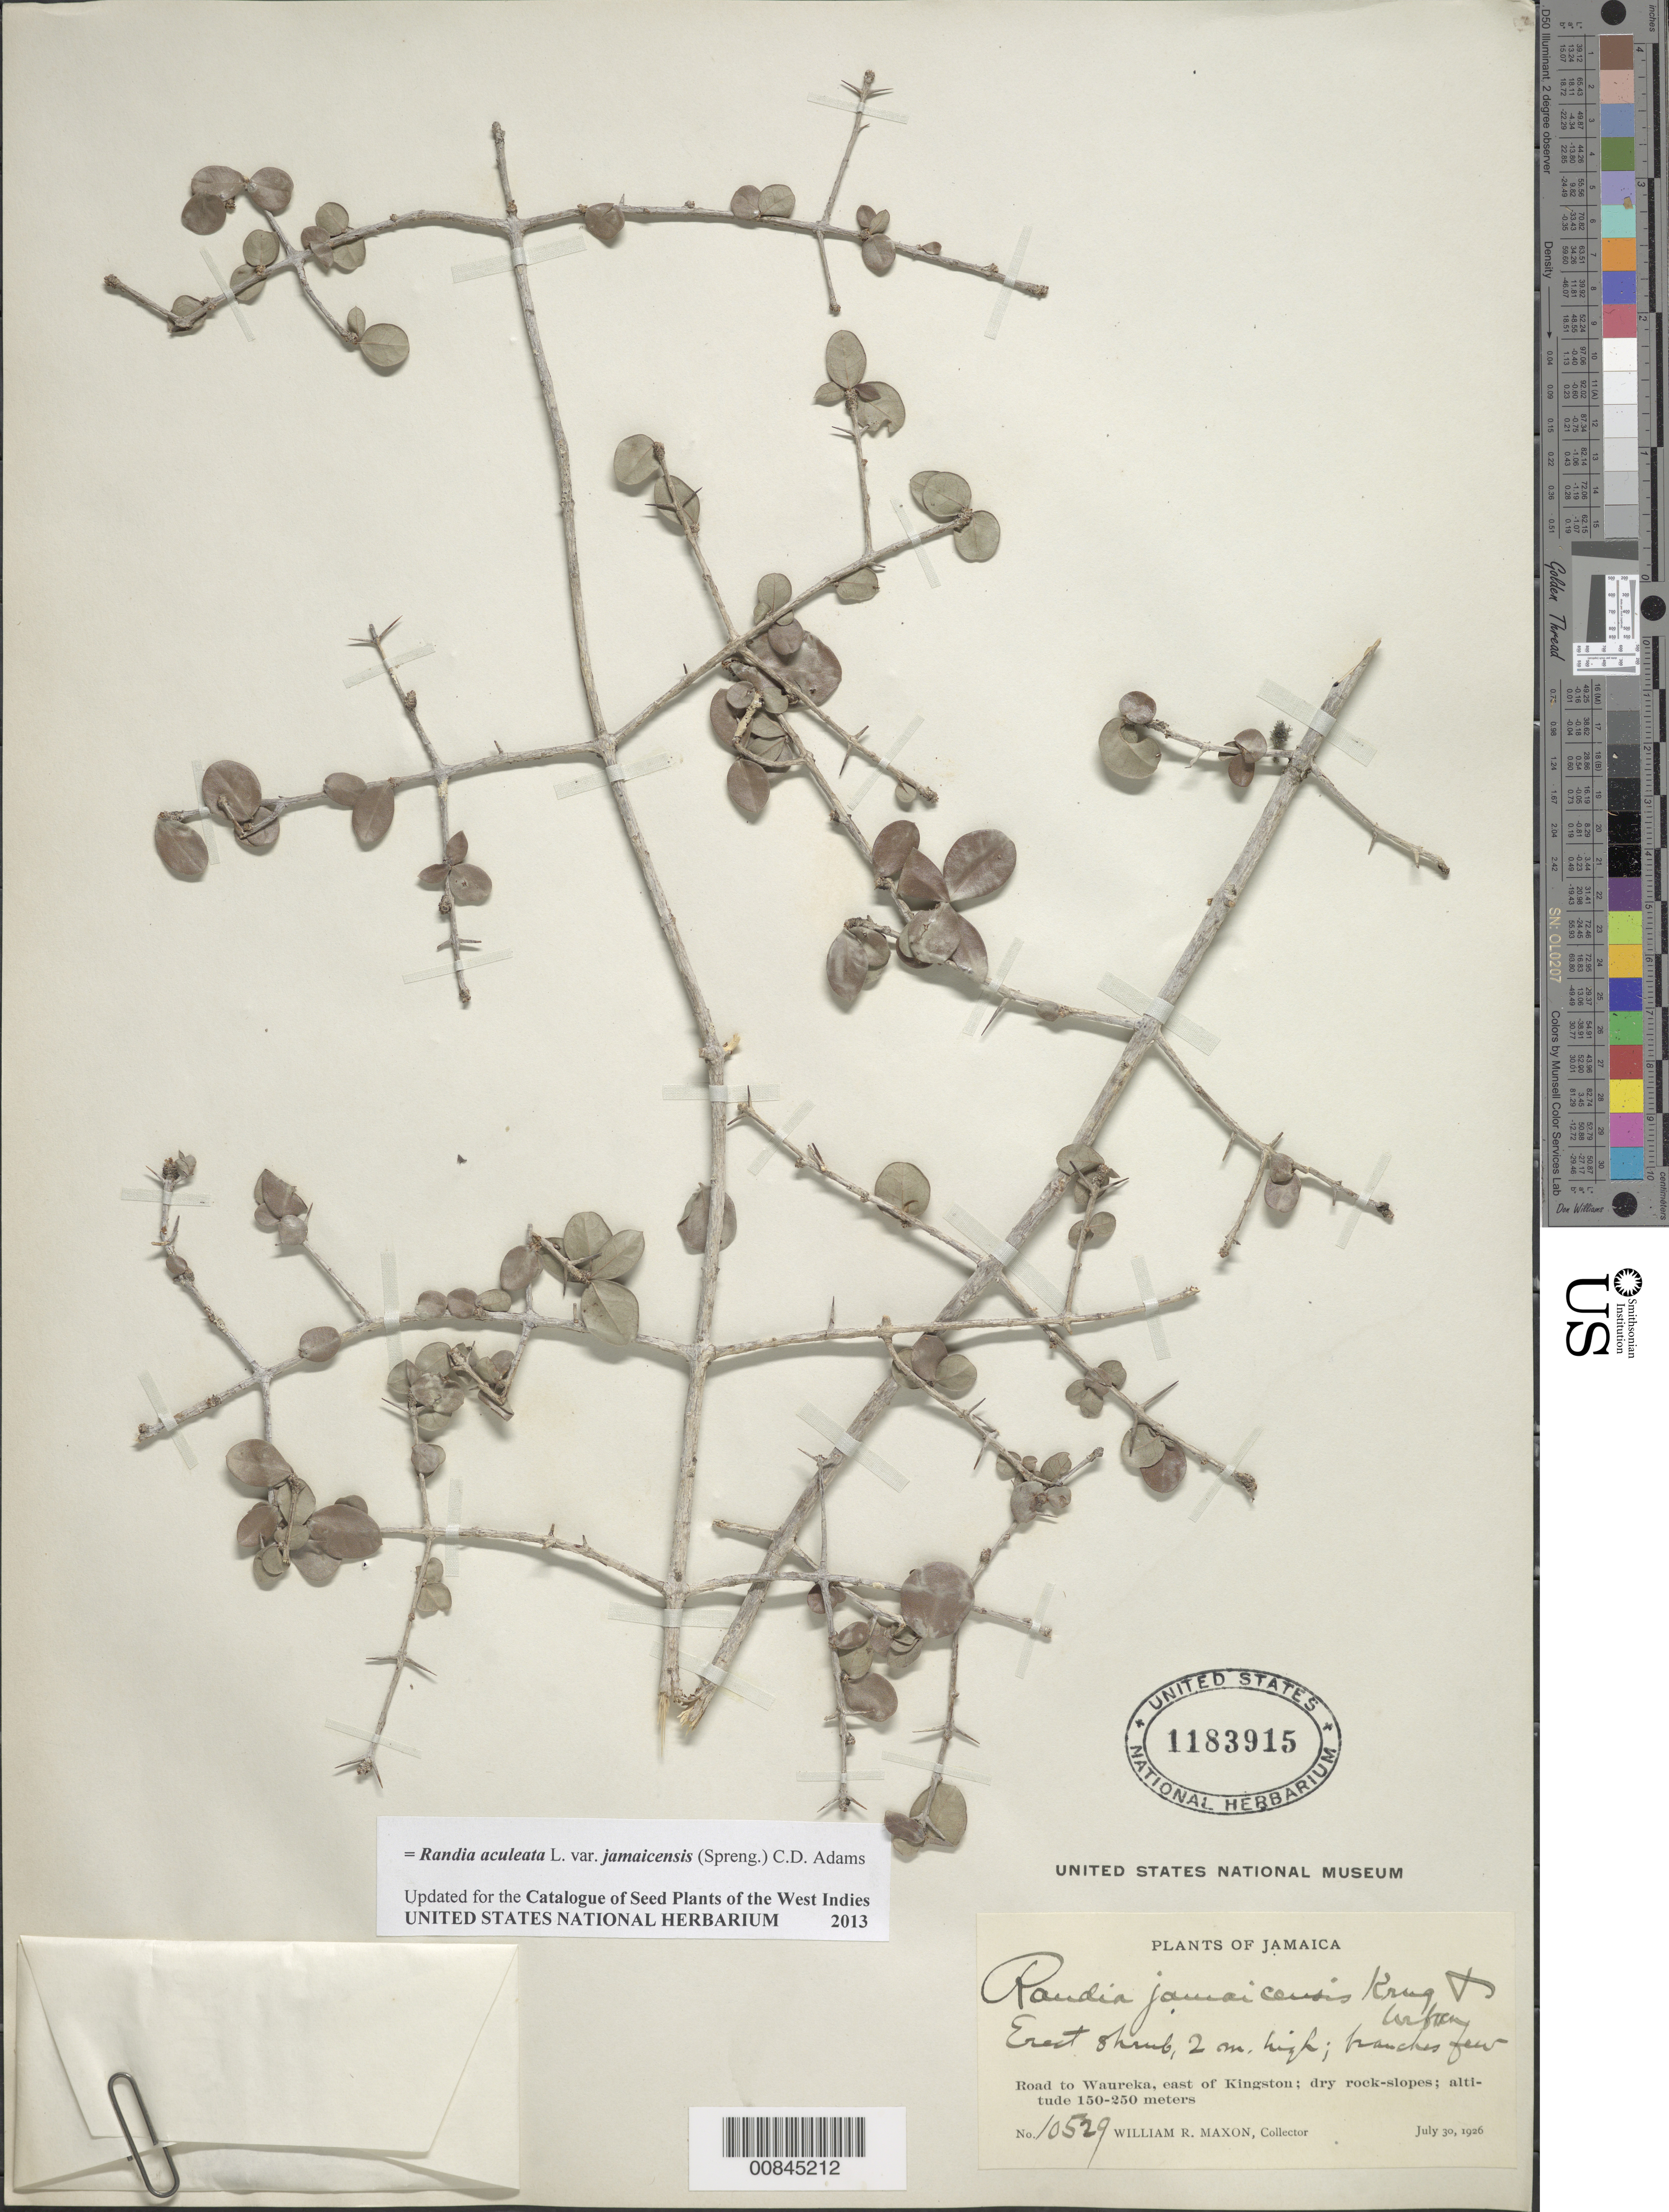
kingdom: Plantae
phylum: Tracheophyta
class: Magnoliopsida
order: Gentianales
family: Rubiaceae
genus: Randia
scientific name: Randia aculeata var. jamaicensis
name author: (Spreng.) C.D. Adams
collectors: W. R. Maxon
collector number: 10529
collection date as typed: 30 Jul 1926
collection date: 1926-07-30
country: Jamaica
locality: Road to Waureka, east of Kingston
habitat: Dry rocky slopes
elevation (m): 150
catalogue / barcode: US 1183915